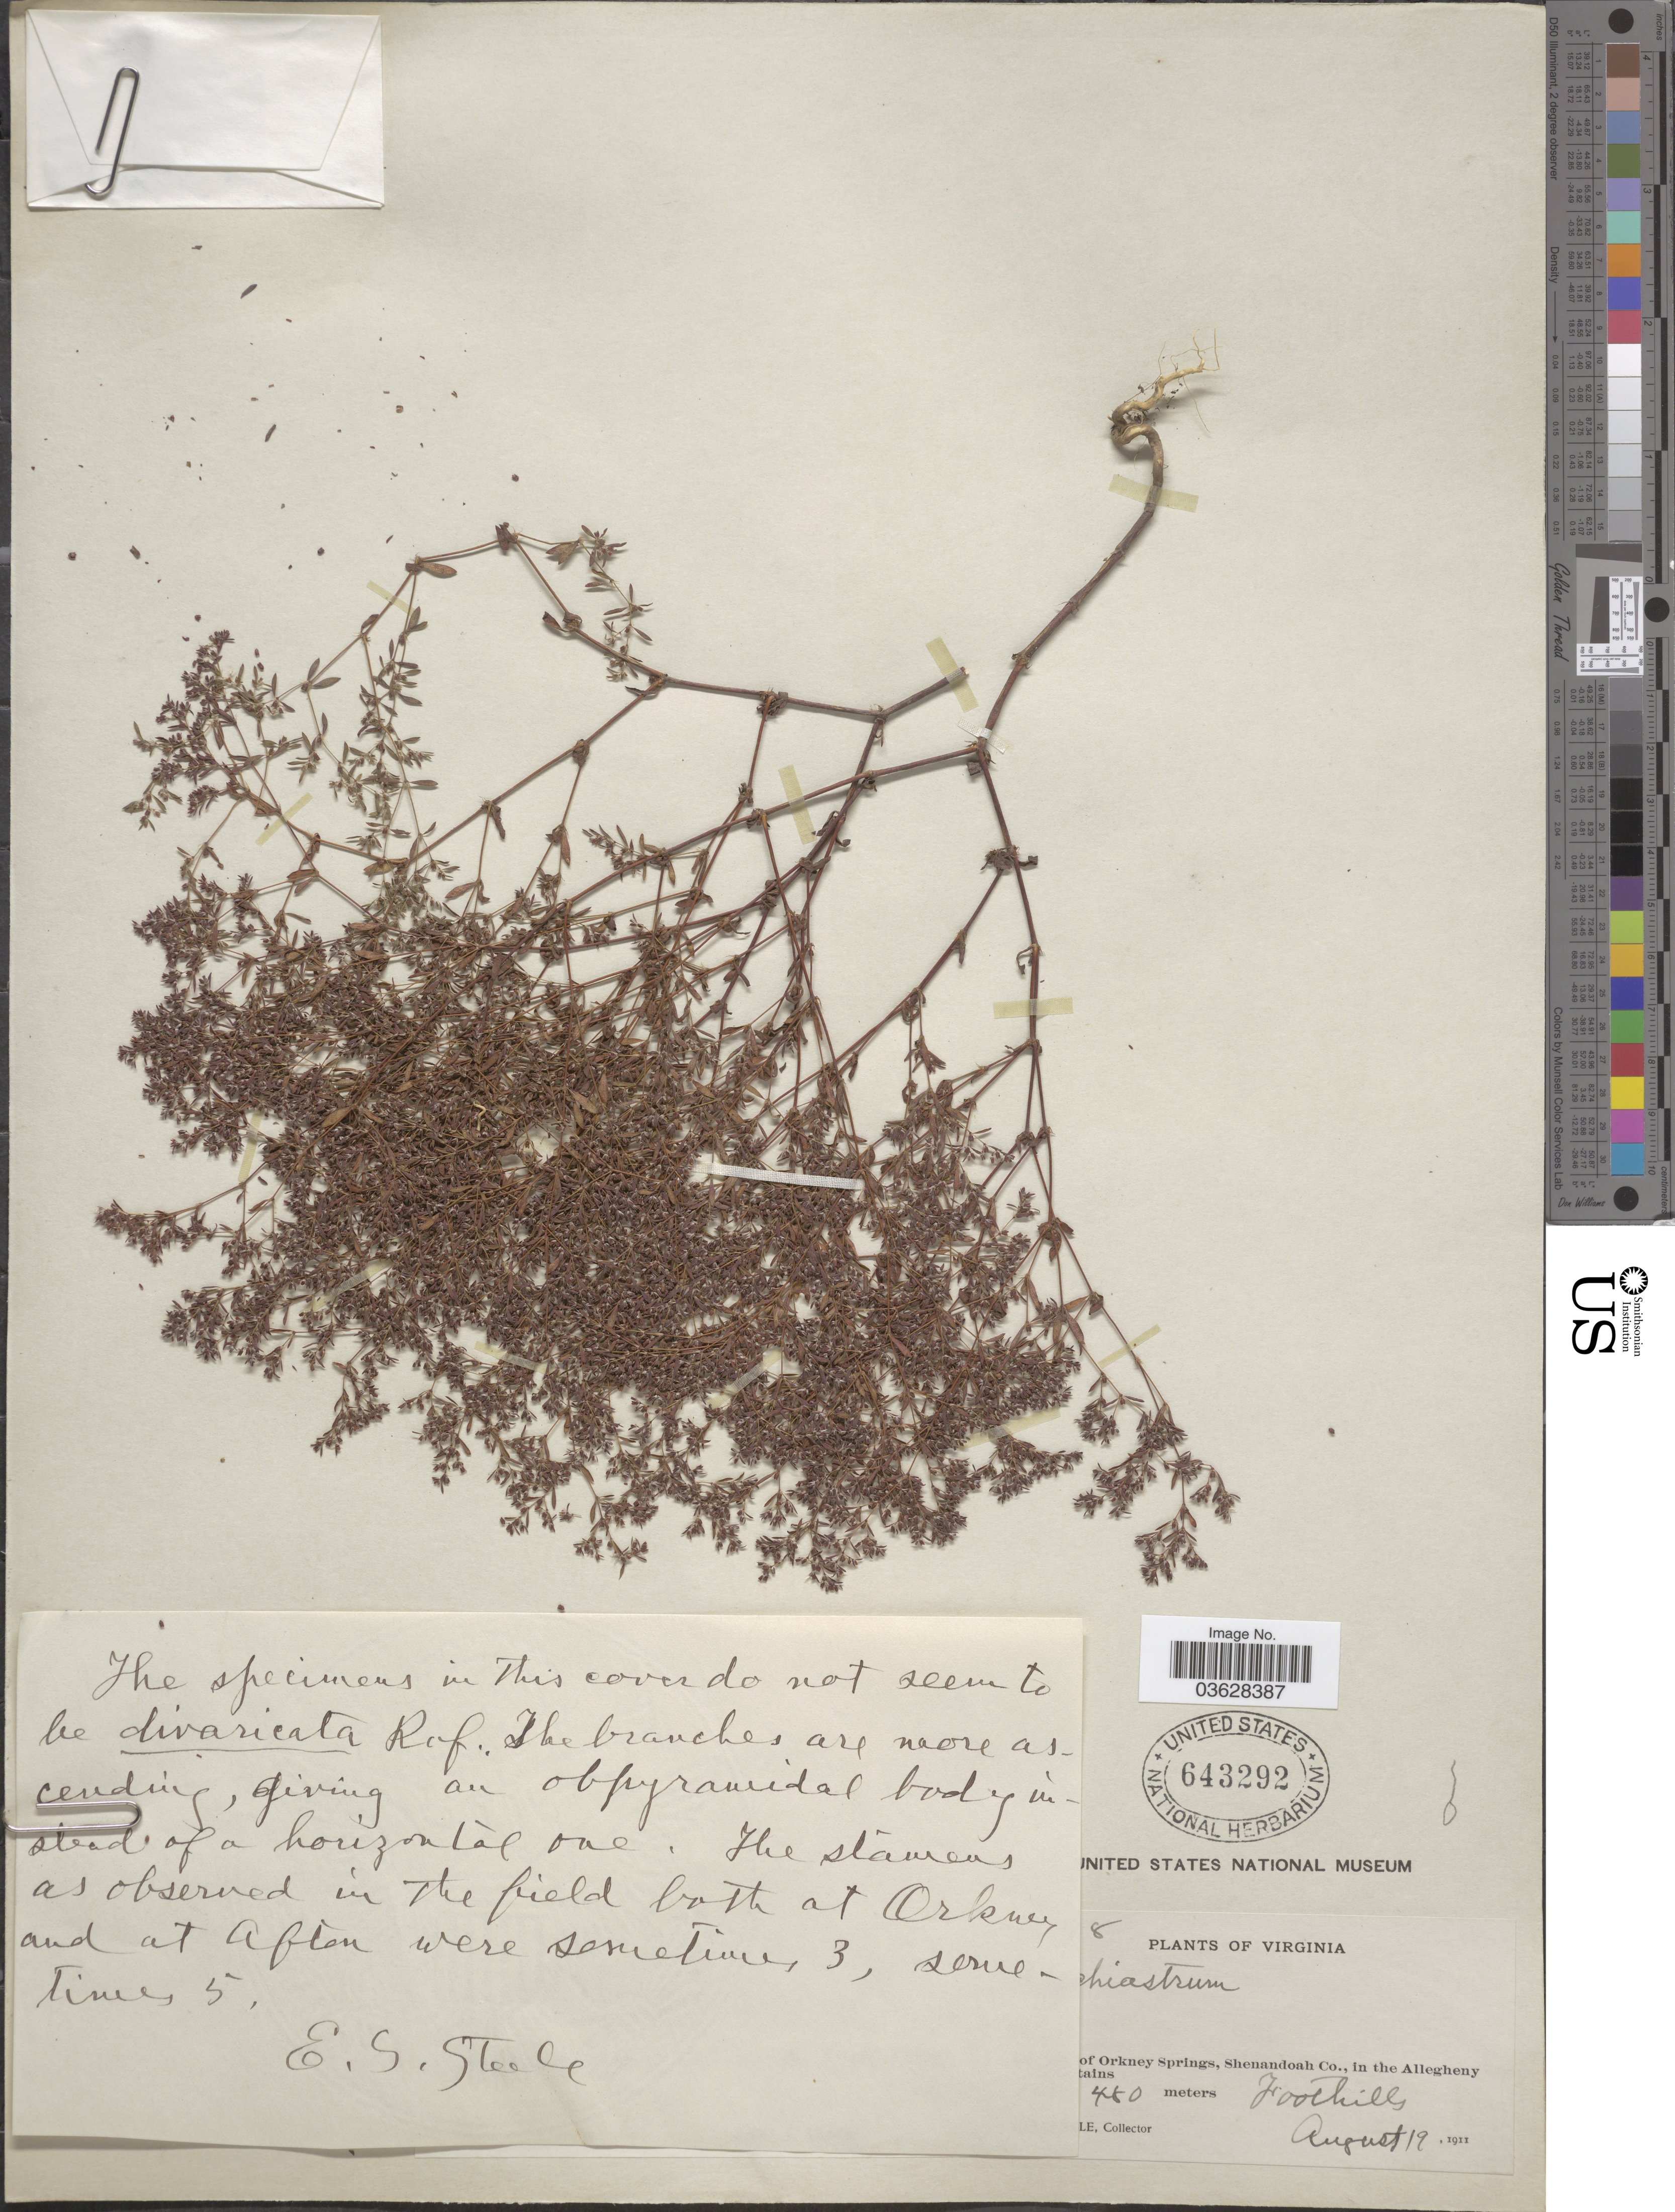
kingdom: Plantae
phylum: Tracheophyta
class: Magnoliopsida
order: Caryophyllales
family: Caryophyllaceae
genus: Paronychia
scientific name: Paronychia fastigiata var. pumila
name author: (Alph. Wood) Fernald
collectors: E. Steele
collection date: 1911-08-19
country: United States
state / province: Virginia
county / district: Shenandoah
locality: [illegible text] of Orkney Springs, in the Allegheny Mountains.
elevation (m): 480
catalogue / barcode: US 643292